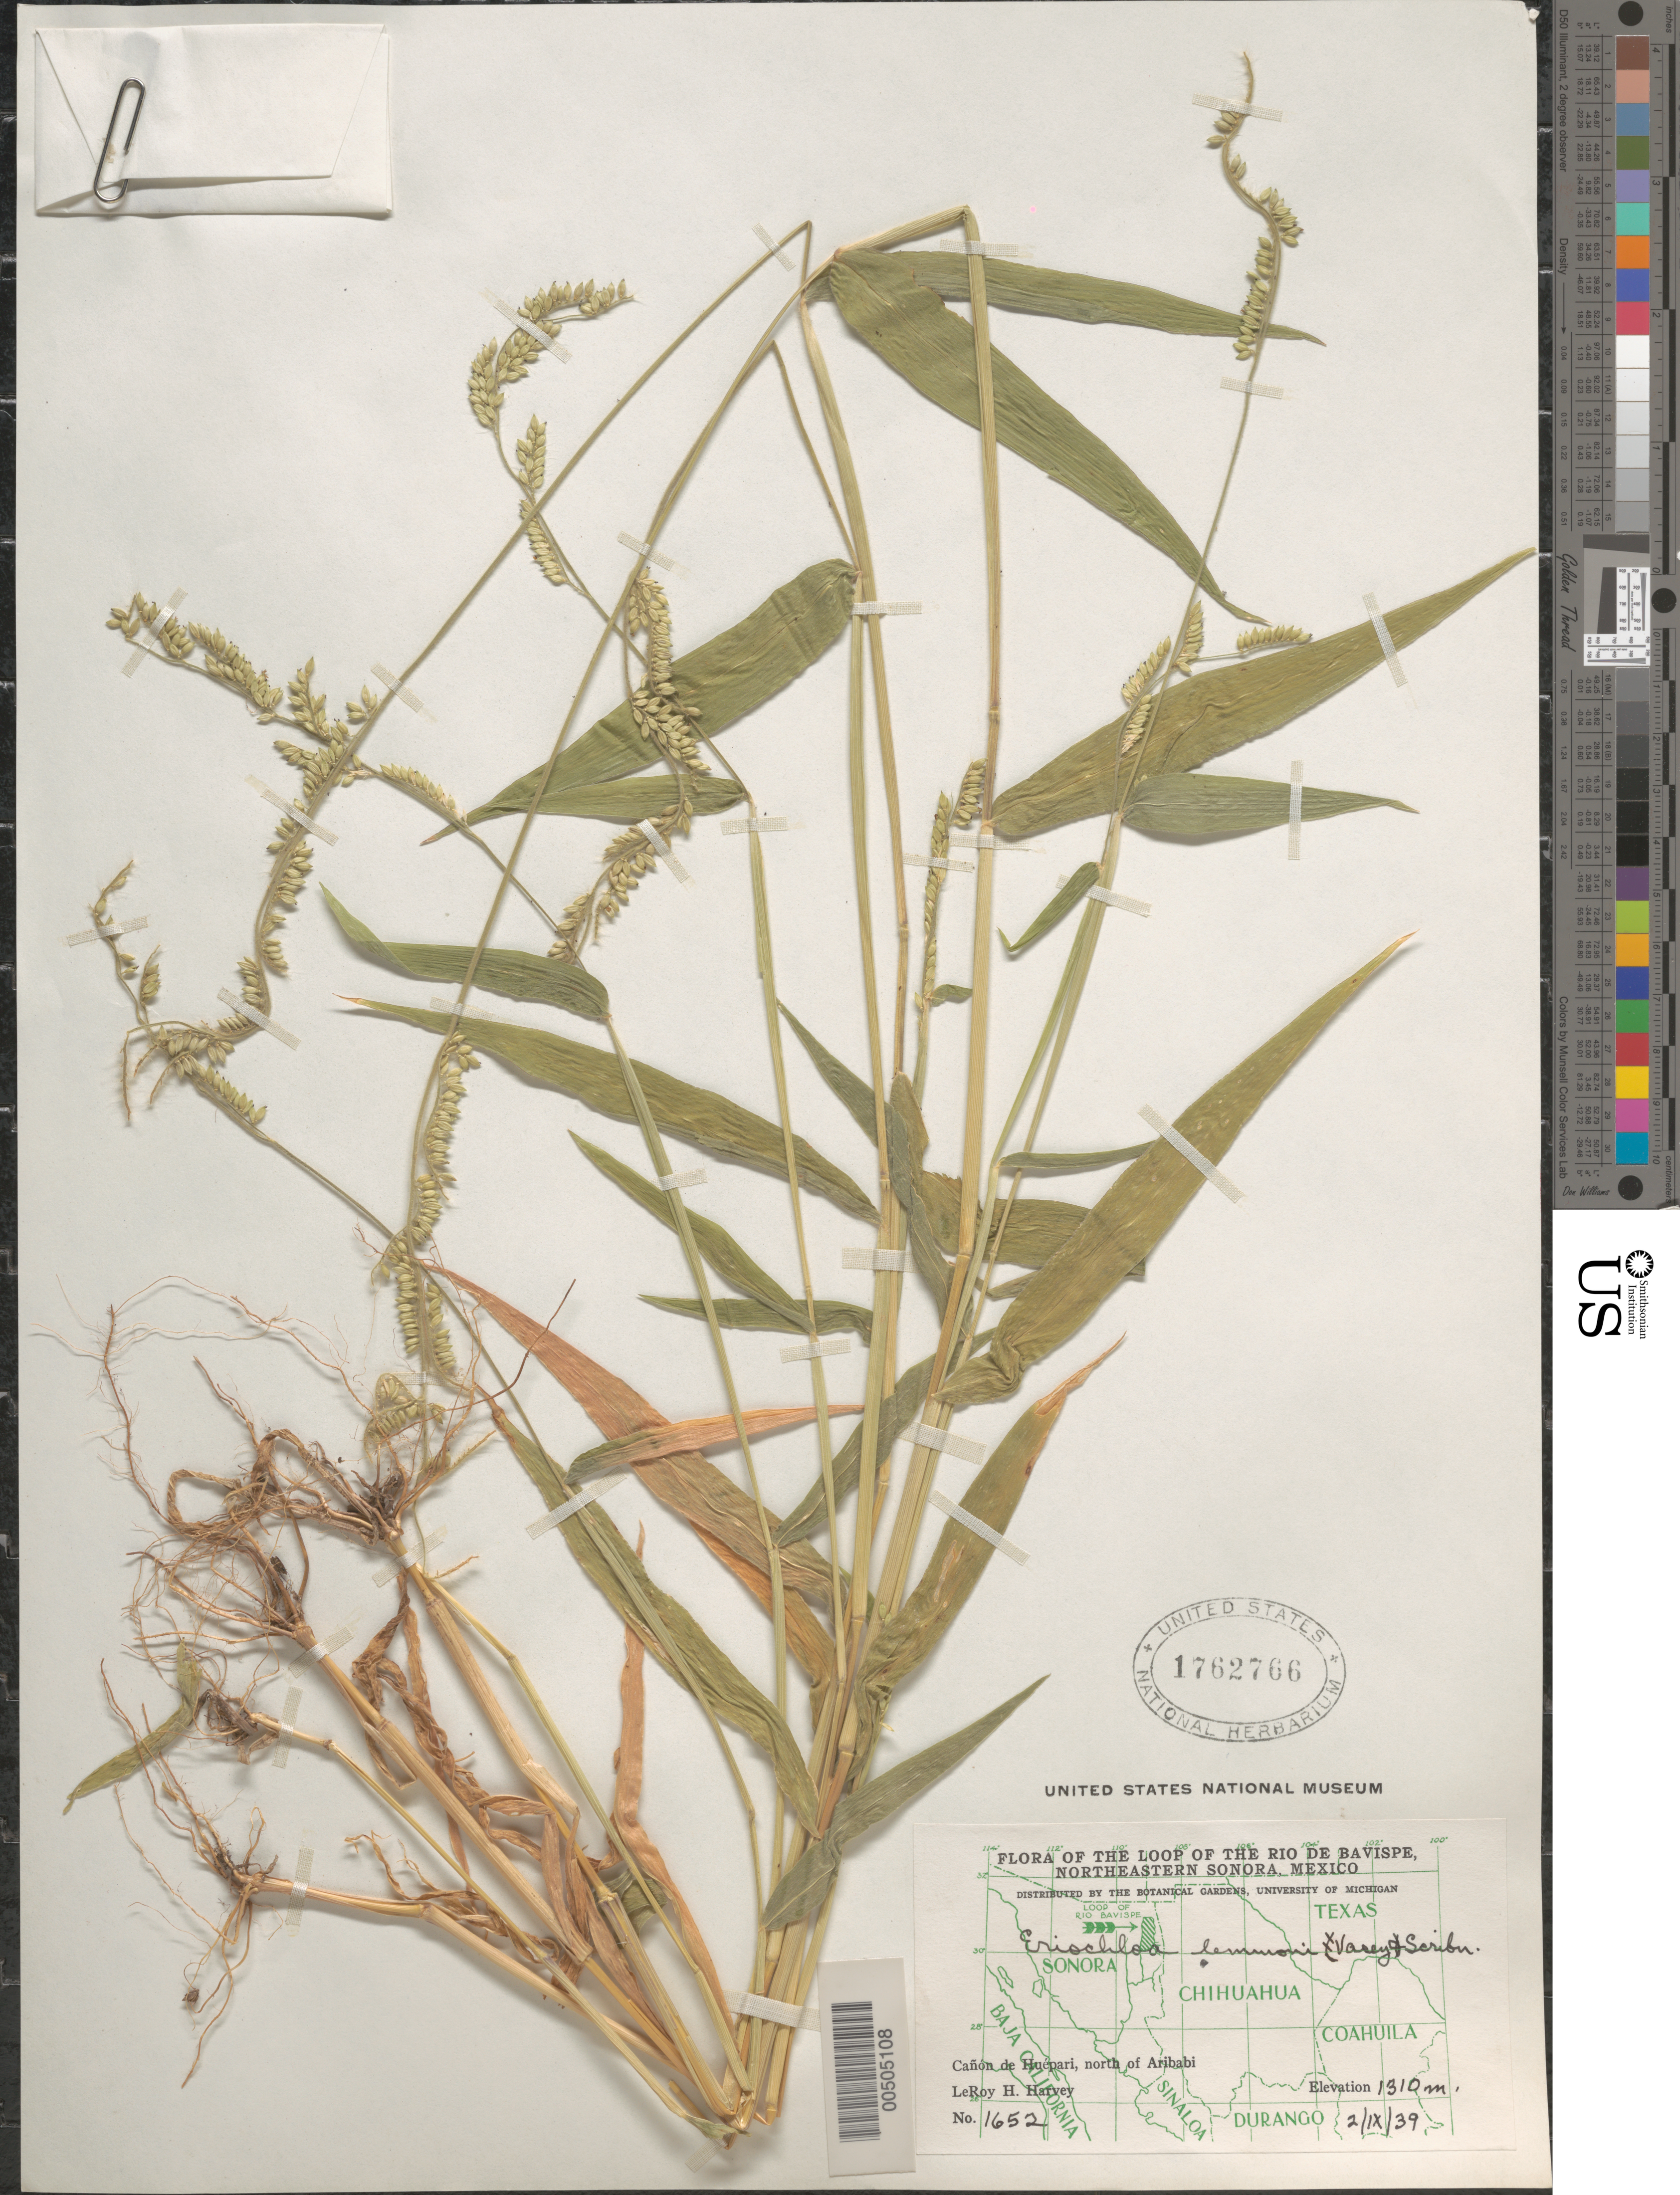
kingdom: Plantae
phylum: Tracheophyta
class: Liliopsida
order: Poales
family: Poaceae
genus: Eriochloa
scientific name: Eriochloa lemmonii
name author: Vasey & Scribn.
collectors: L. H. Harvey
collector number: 1652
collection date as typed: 2 Sep 1939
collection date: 1939-09-02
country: Mexico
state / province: Sonora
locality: Rio de Bavispe, NE Sonora, Ca¤on de Hu‚pari, N of Aribabi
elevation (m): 1310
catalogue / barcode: US 1762766